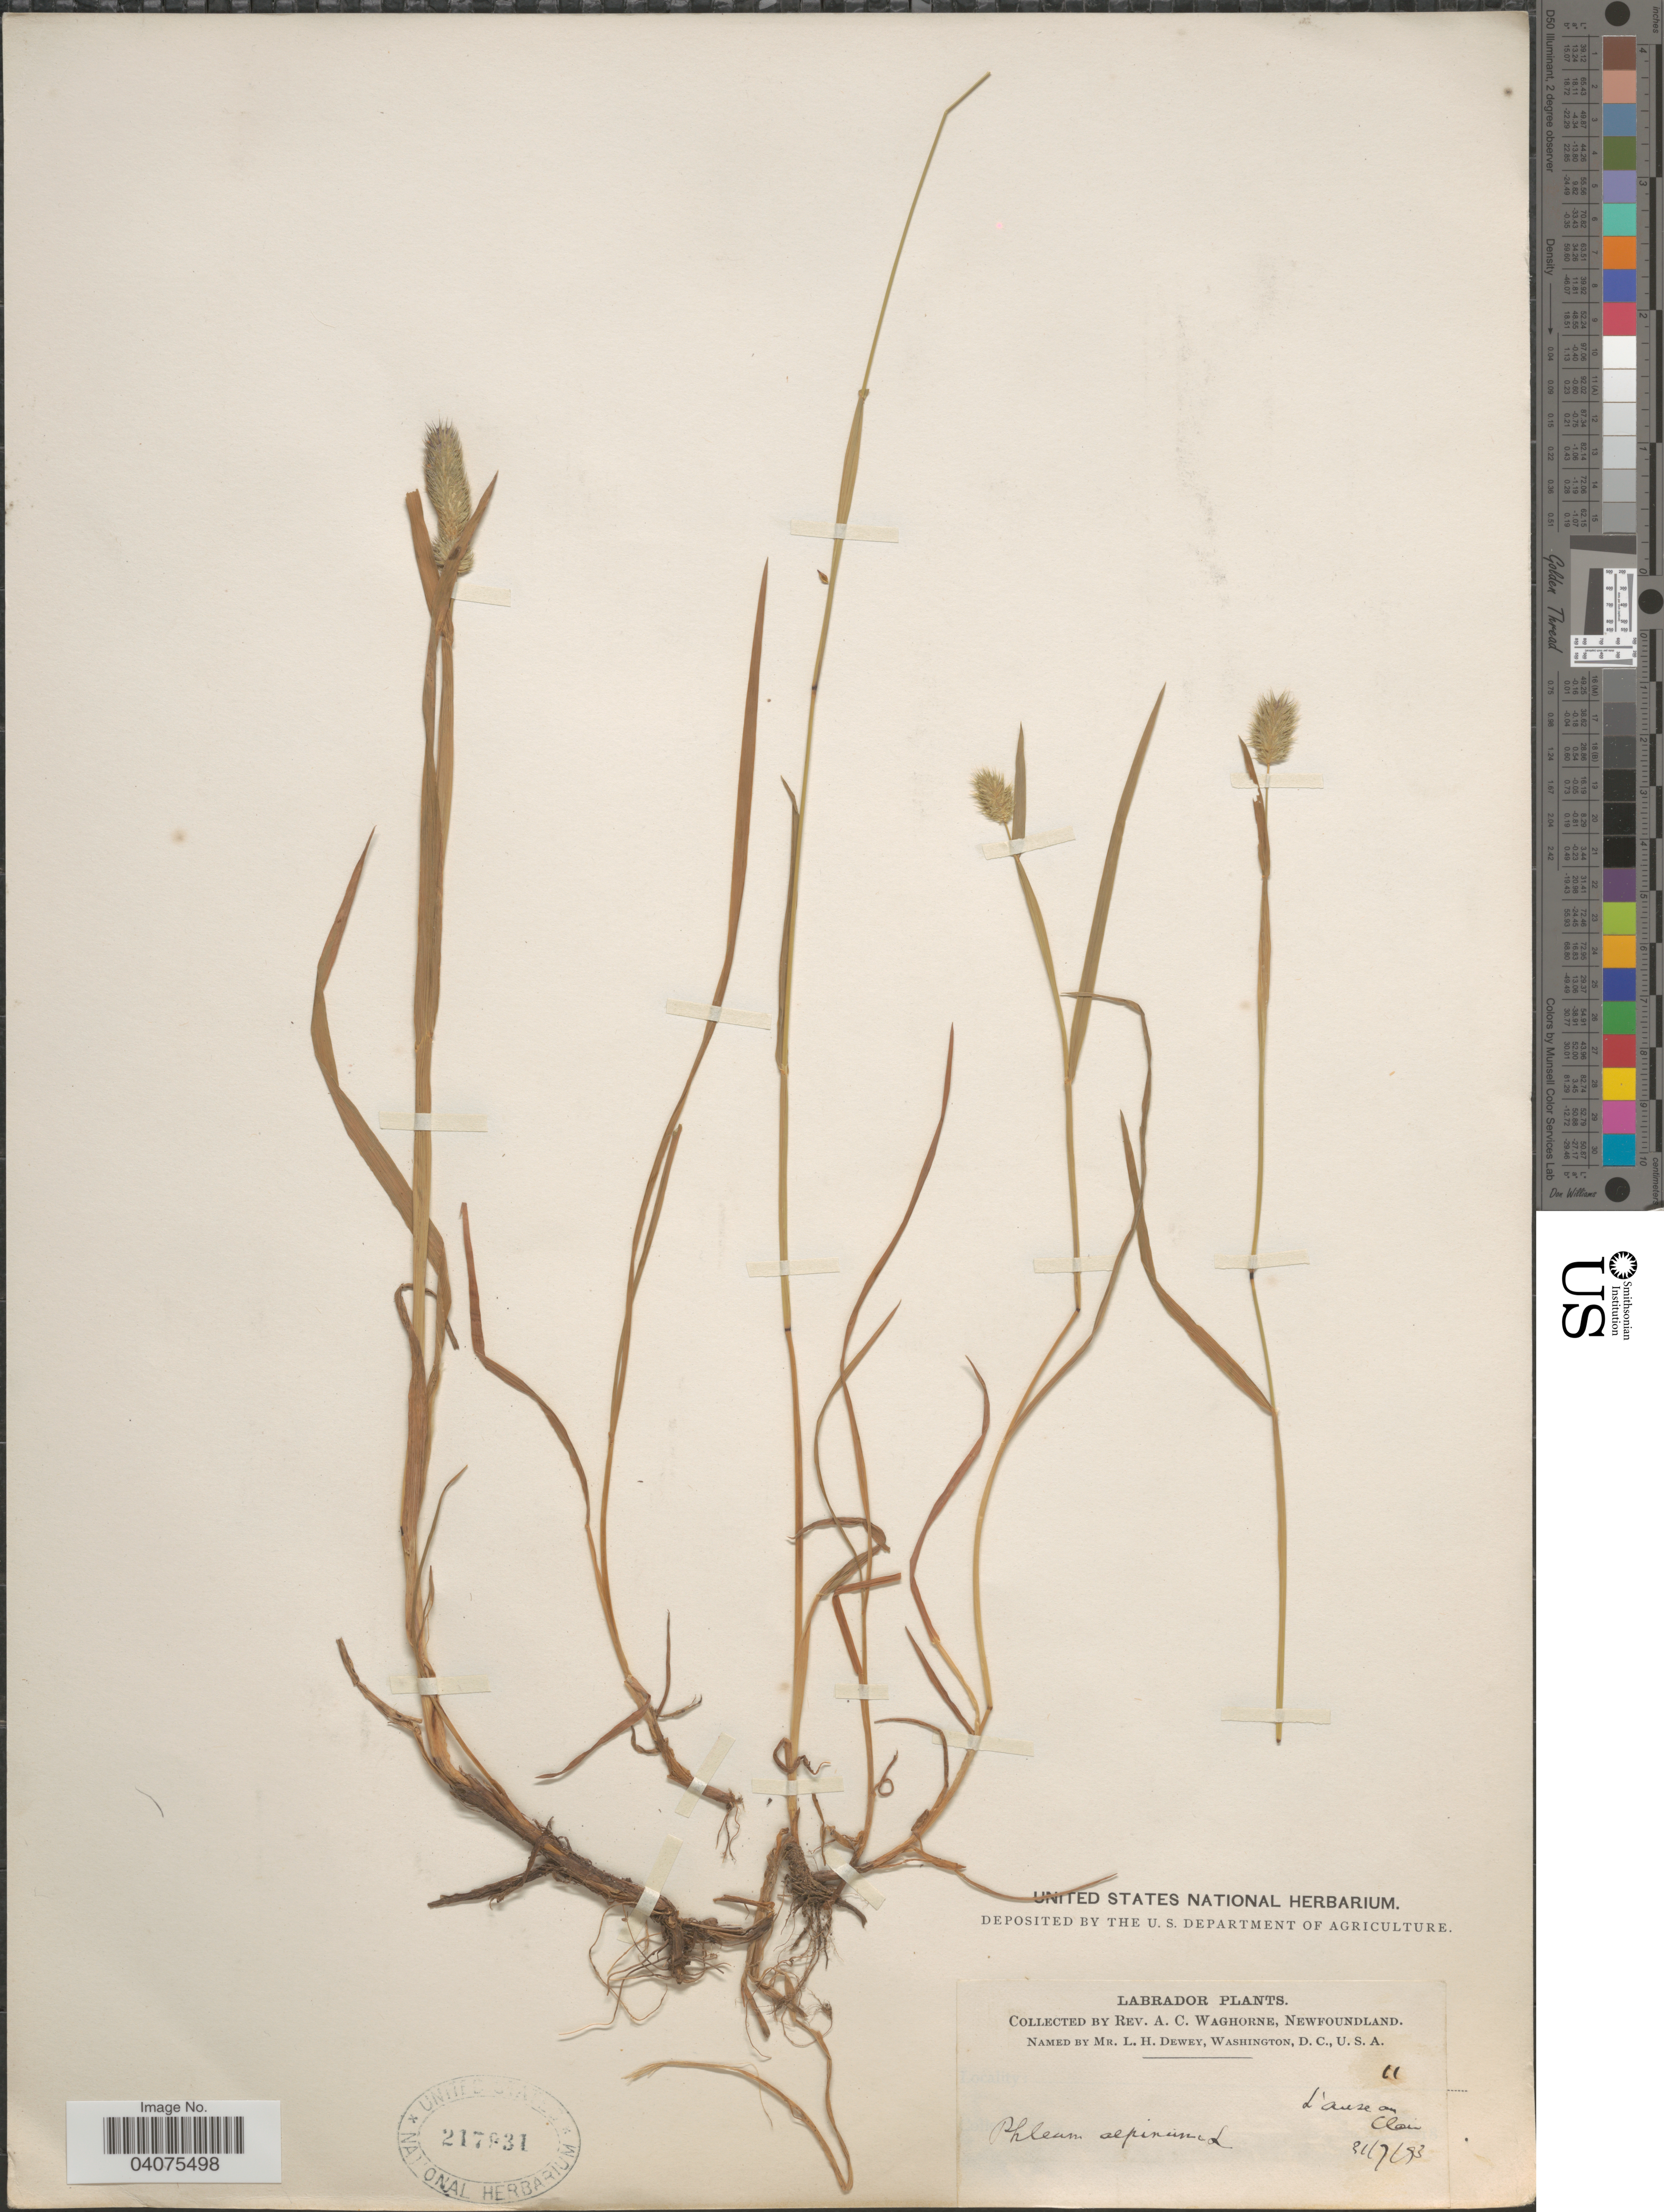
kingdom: Plantae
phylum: Tracheophyta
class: Liliopsida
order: Poales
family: Poaceae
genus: Phleum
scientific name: Phleum alpinum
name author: L.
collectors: A. Waghorne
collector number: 11?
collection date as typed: Transcribed d/m/y: 31/7/93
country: Canada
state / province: Newfoundland and Labrador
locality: Labrador. L'anse au Claire.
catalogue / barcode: US 217931